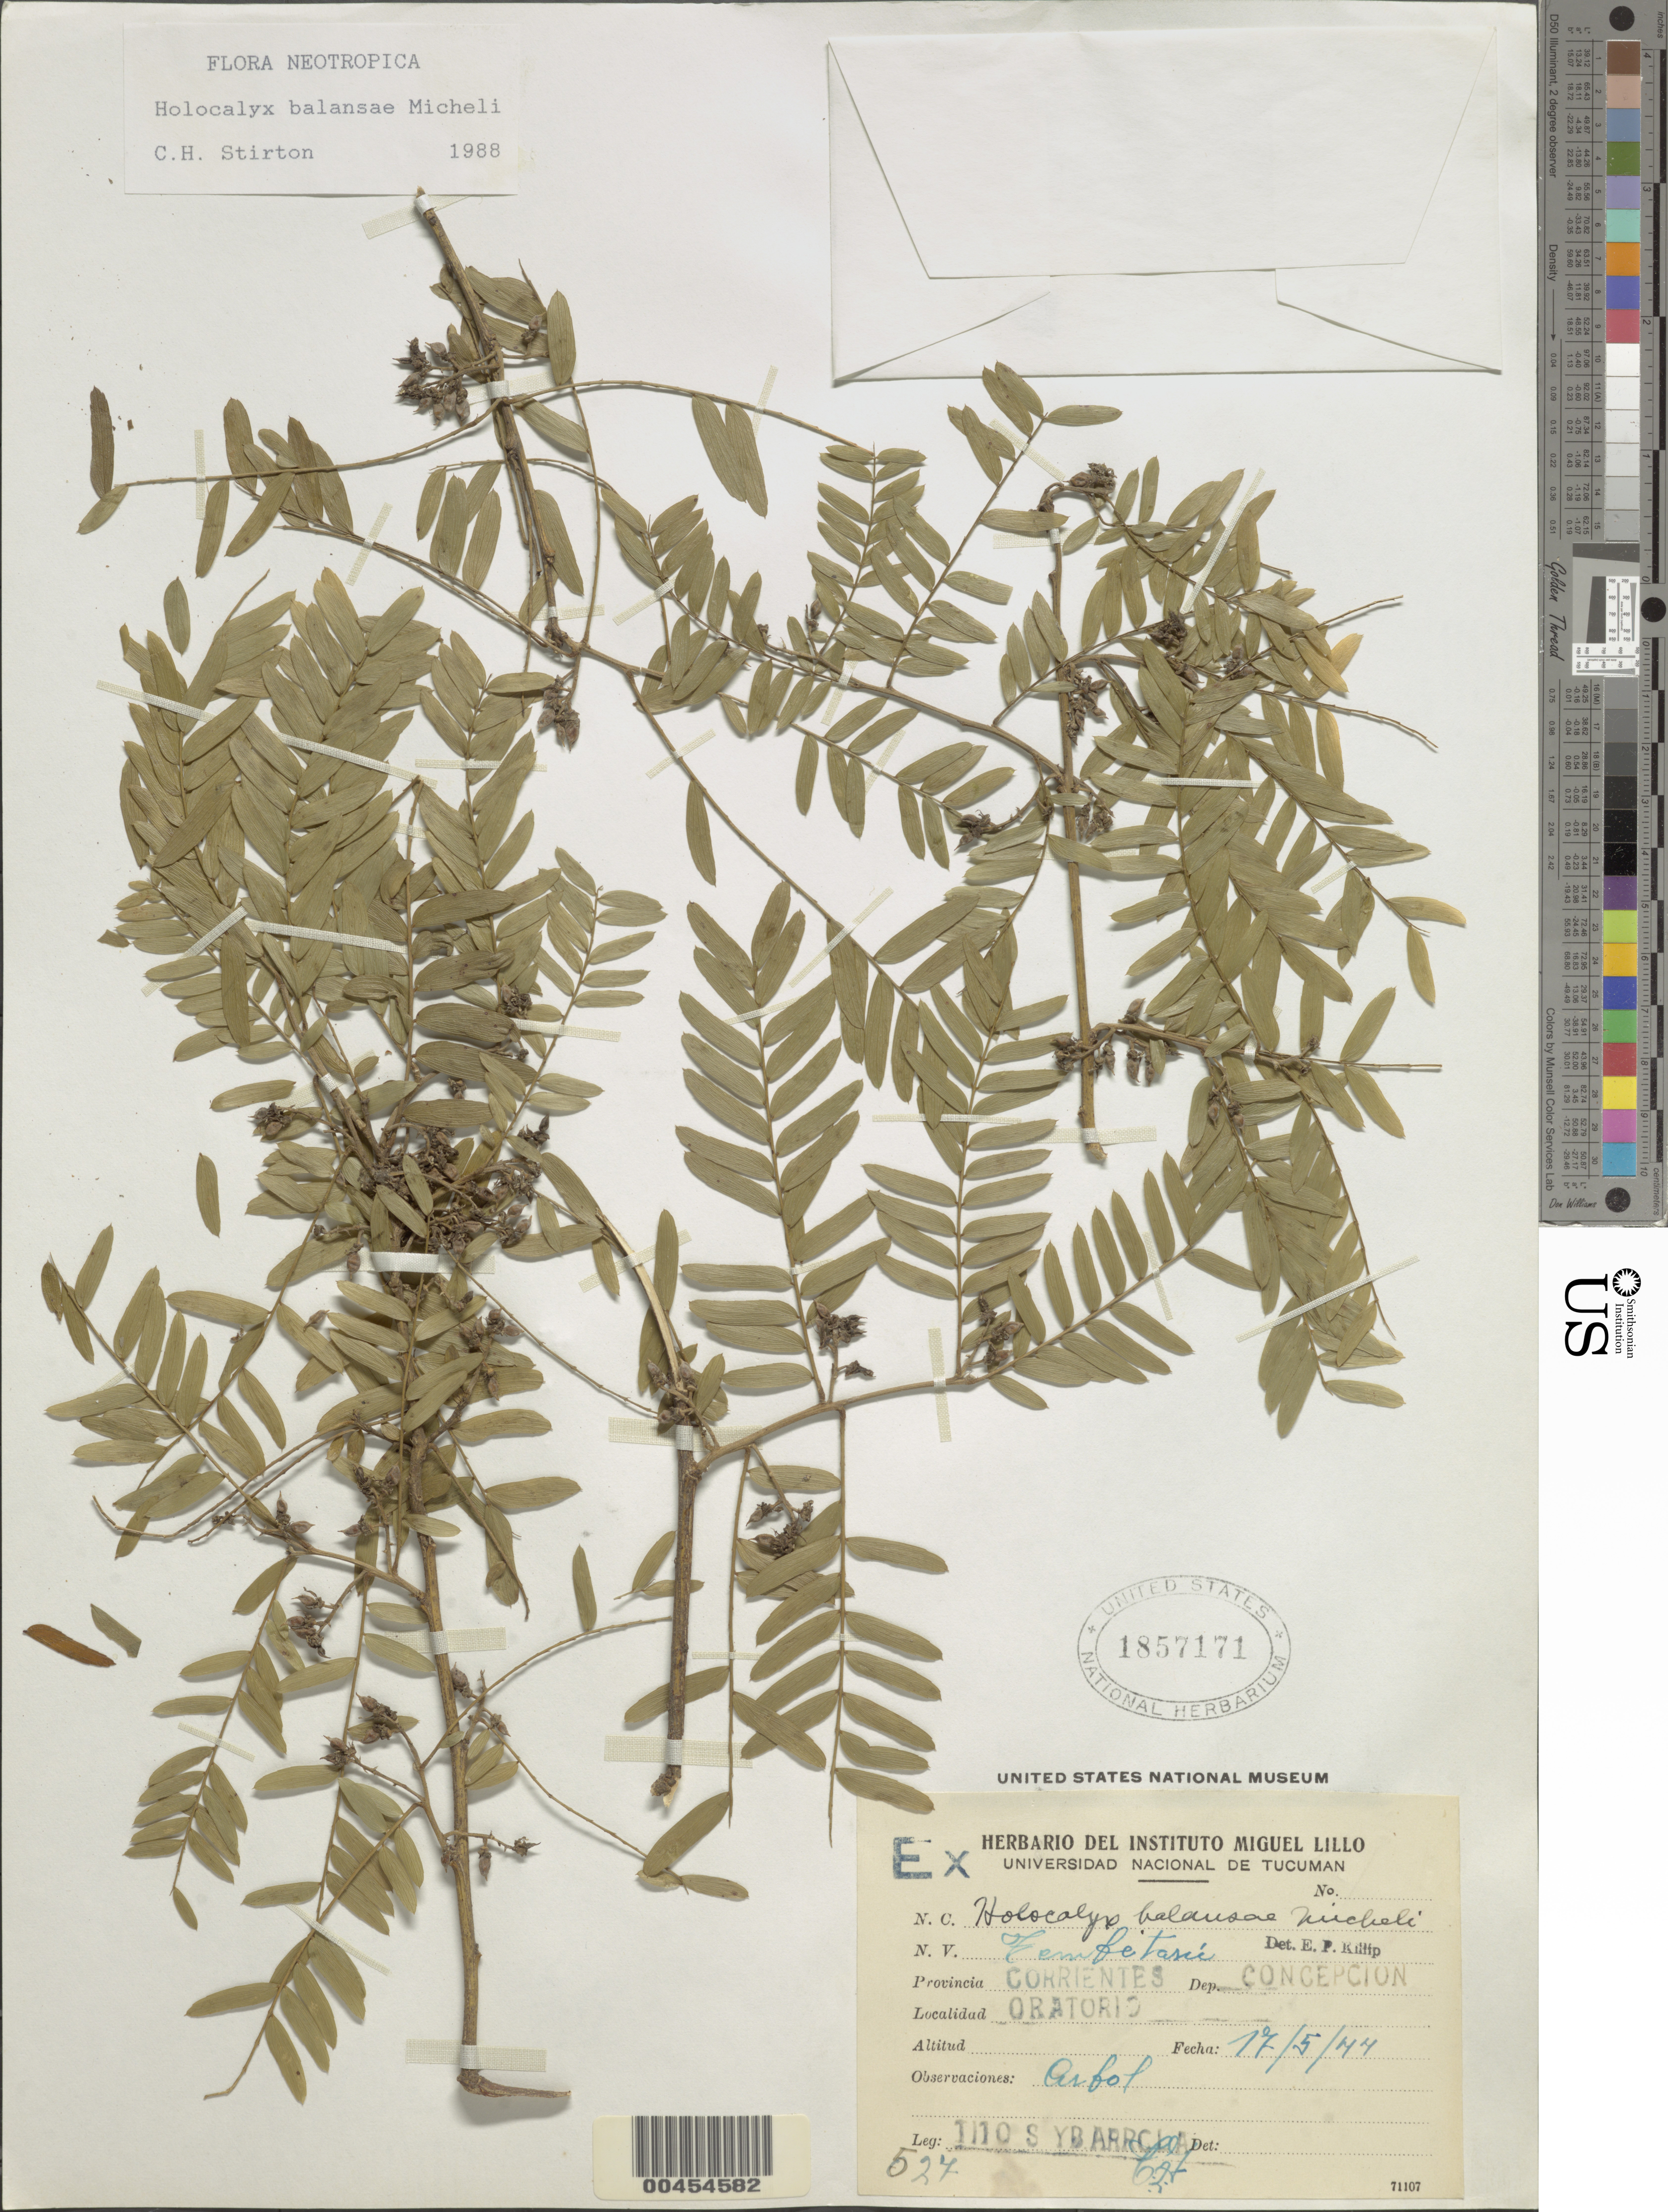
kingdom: Plantae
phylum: Tracheophyta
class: Magnoliopsida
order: Fabales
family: Fabaceae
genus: Holocalyx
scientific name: Holocalyx balansae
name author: Micheli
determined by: Stirton, Charles H.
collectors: T. Ybarrcia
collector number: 527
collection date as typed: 17 May 1944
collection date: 1944-05-17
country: Argentina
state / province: Corrientes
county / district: Concepción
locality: Oratorio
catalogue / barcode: US 1857171